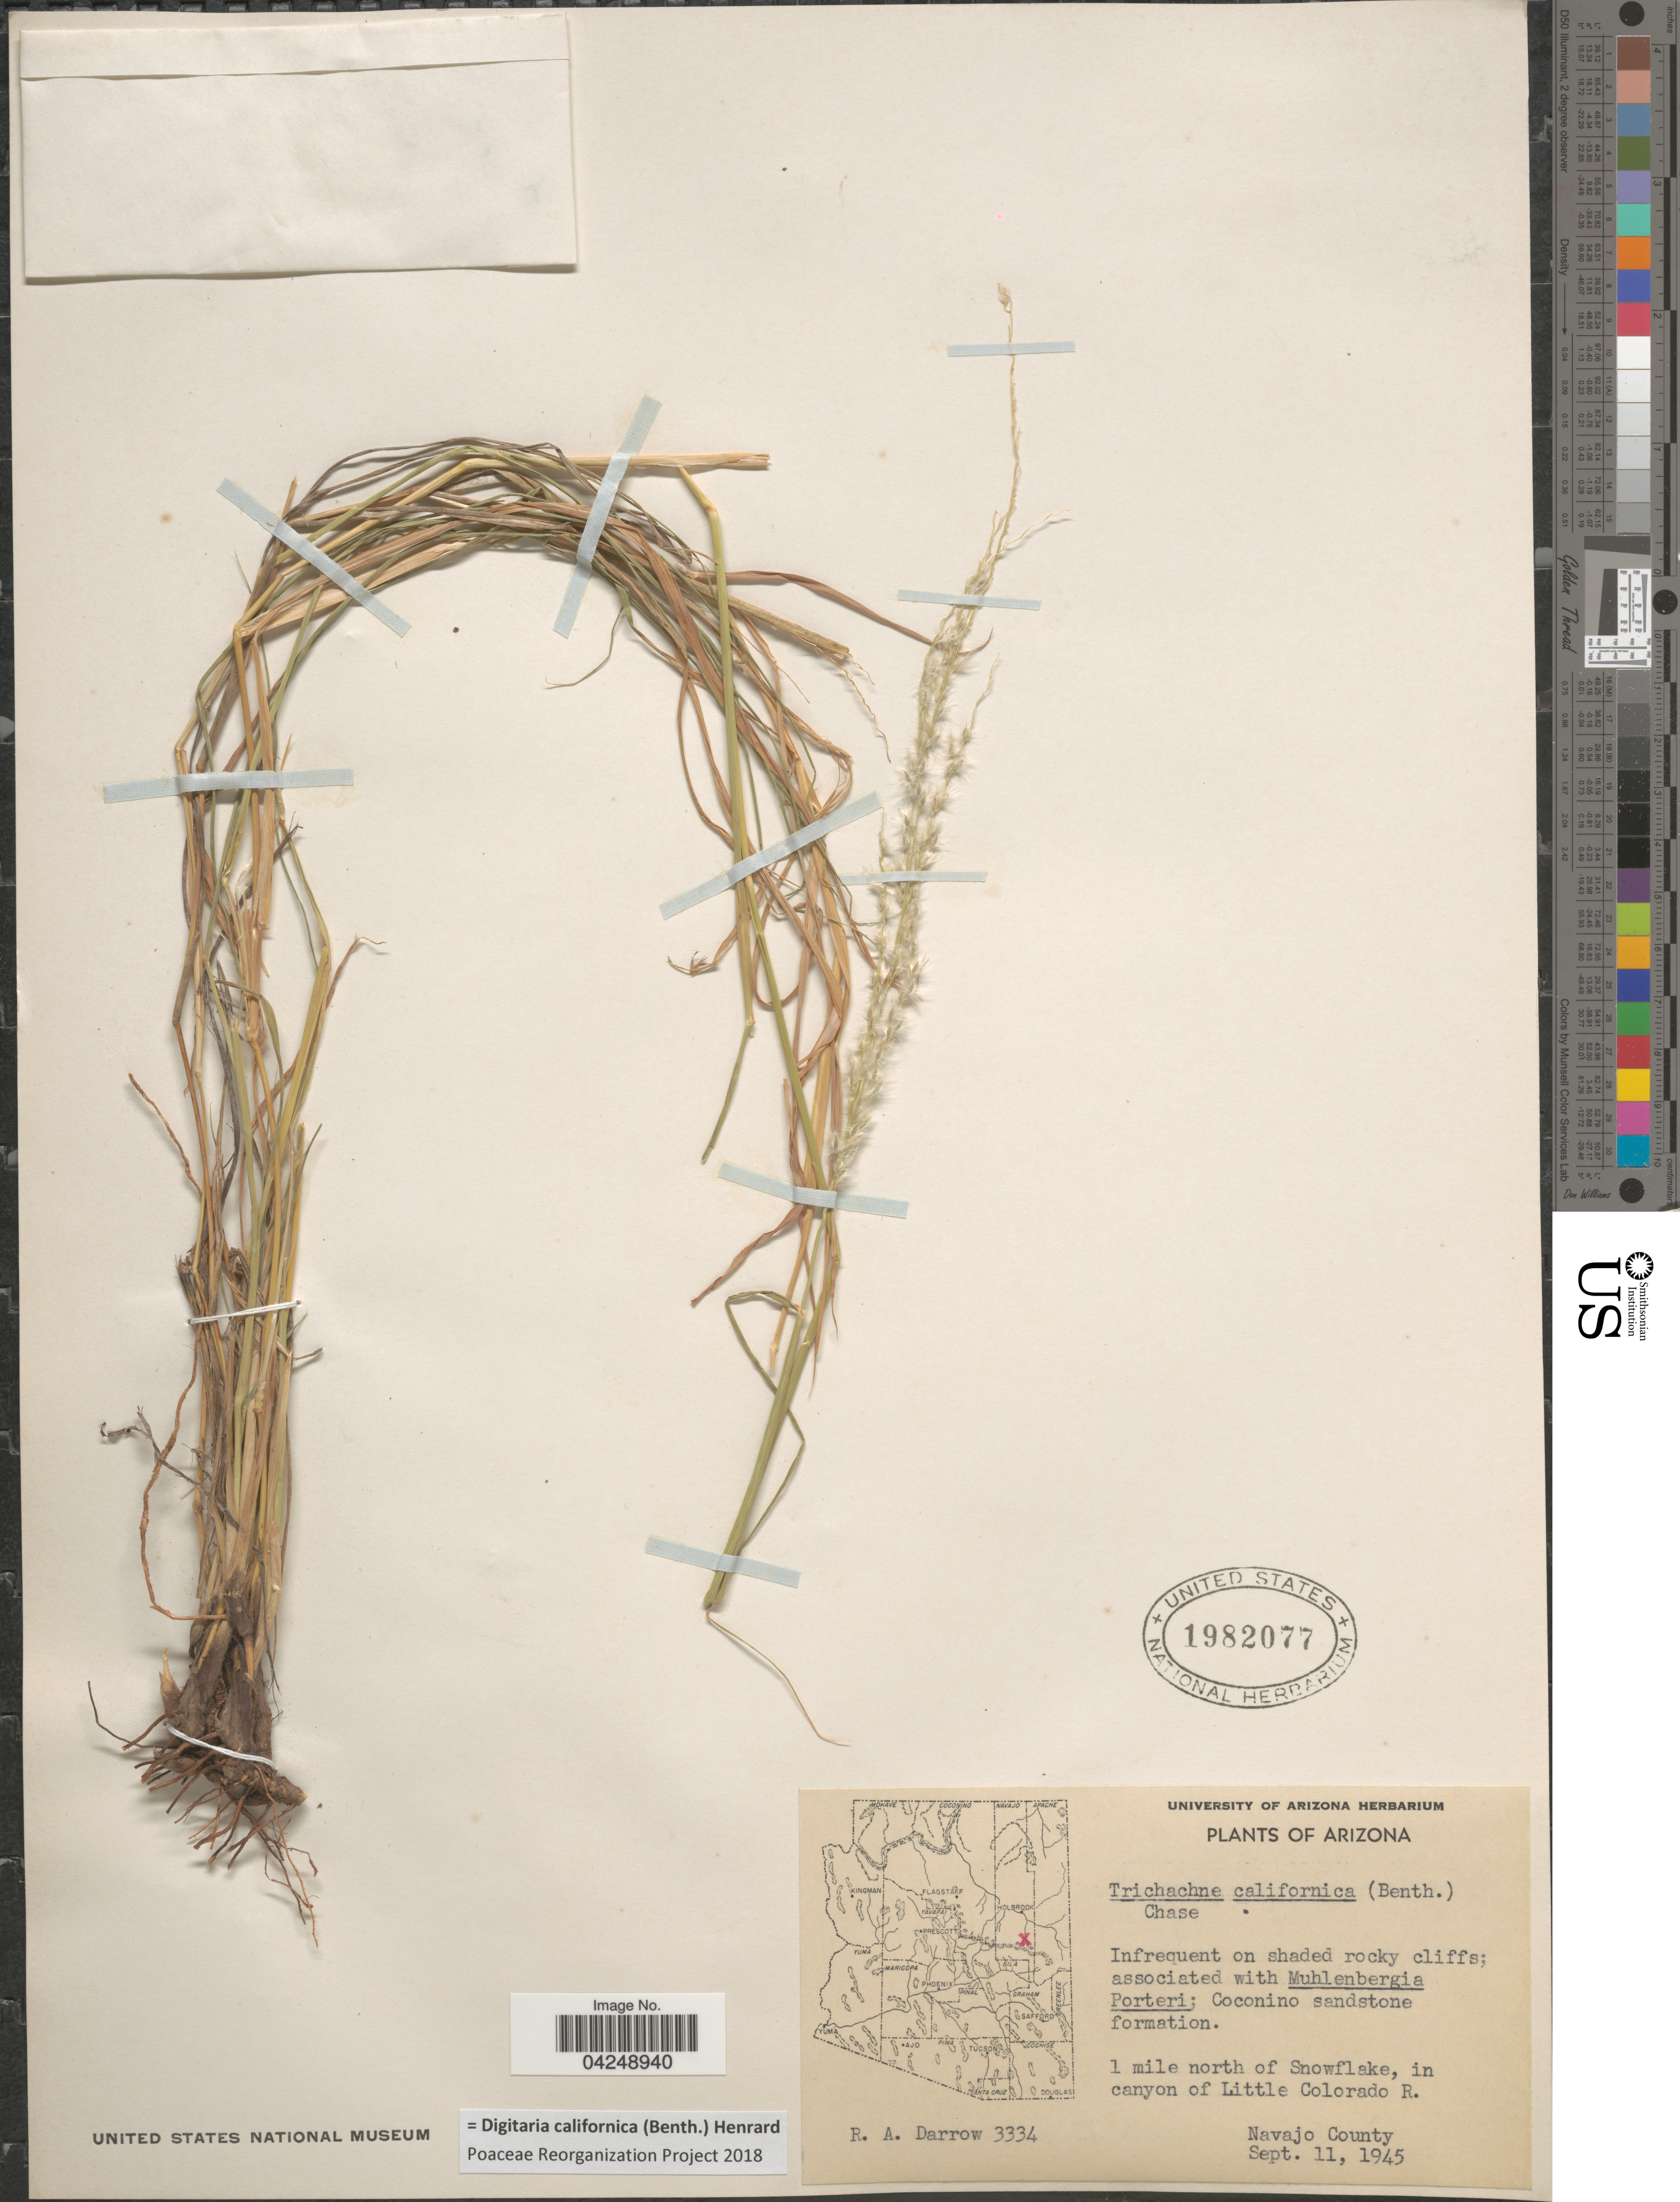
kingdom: Plantae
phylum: Tracheophyta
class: Liliopsida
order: Poales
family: Poaceae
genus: Digitaria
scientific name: Digitaria californica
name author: (Benth.) Henr.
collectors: R. A. Darrow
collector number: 3334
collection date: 1945-09-11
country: United States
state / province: Arizona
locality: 1 mile north of Snowflake, in canyon of Little Colorado R. Navajo County.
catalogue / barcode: US 1982077